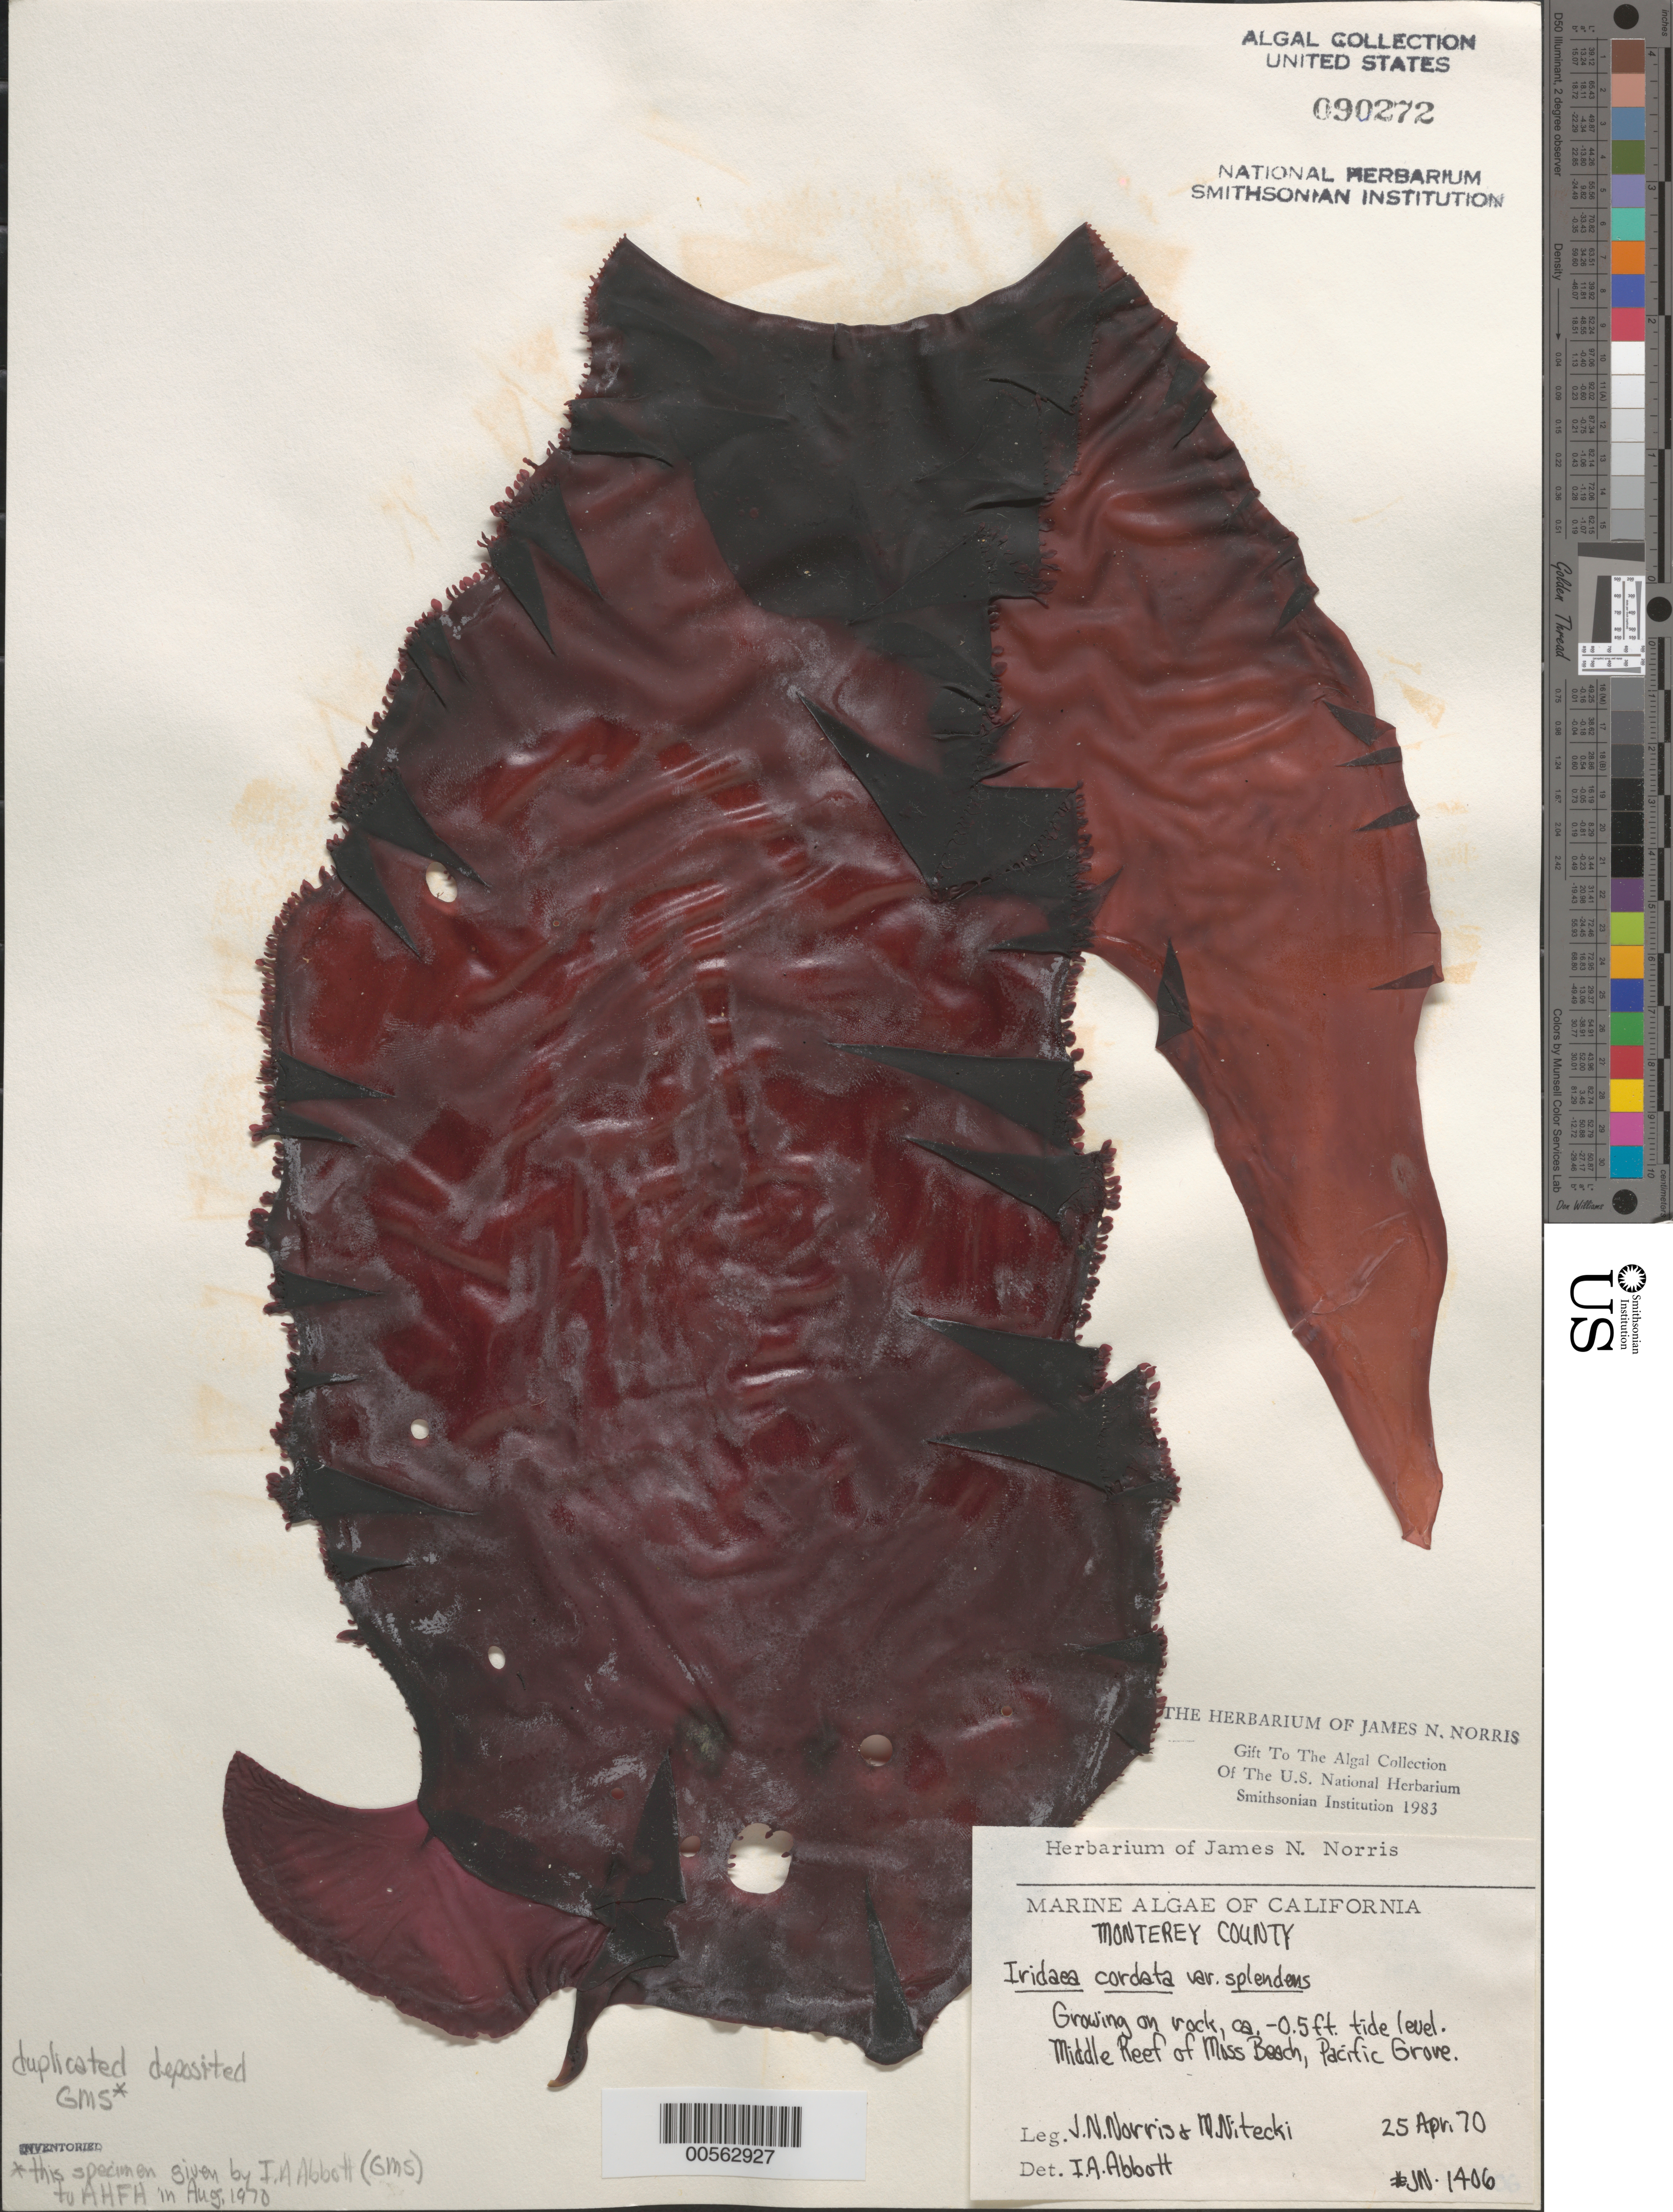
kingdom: Plantae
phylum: Rhodophyta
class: Florideophyceae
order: Gigartinales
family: Gigartinaceae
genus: Iridaea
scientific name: Iridaea cordata var. splendens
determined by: Abbott, Isabella A.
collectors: J. N. Norris & M. Nitecki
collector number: JN-1406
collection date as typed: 25 Apr 1970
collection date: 1970-04-25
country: United States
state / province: California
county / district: Monterey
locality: Middle reef of Moss Beach, Pacific Grove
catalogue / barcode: US 90272